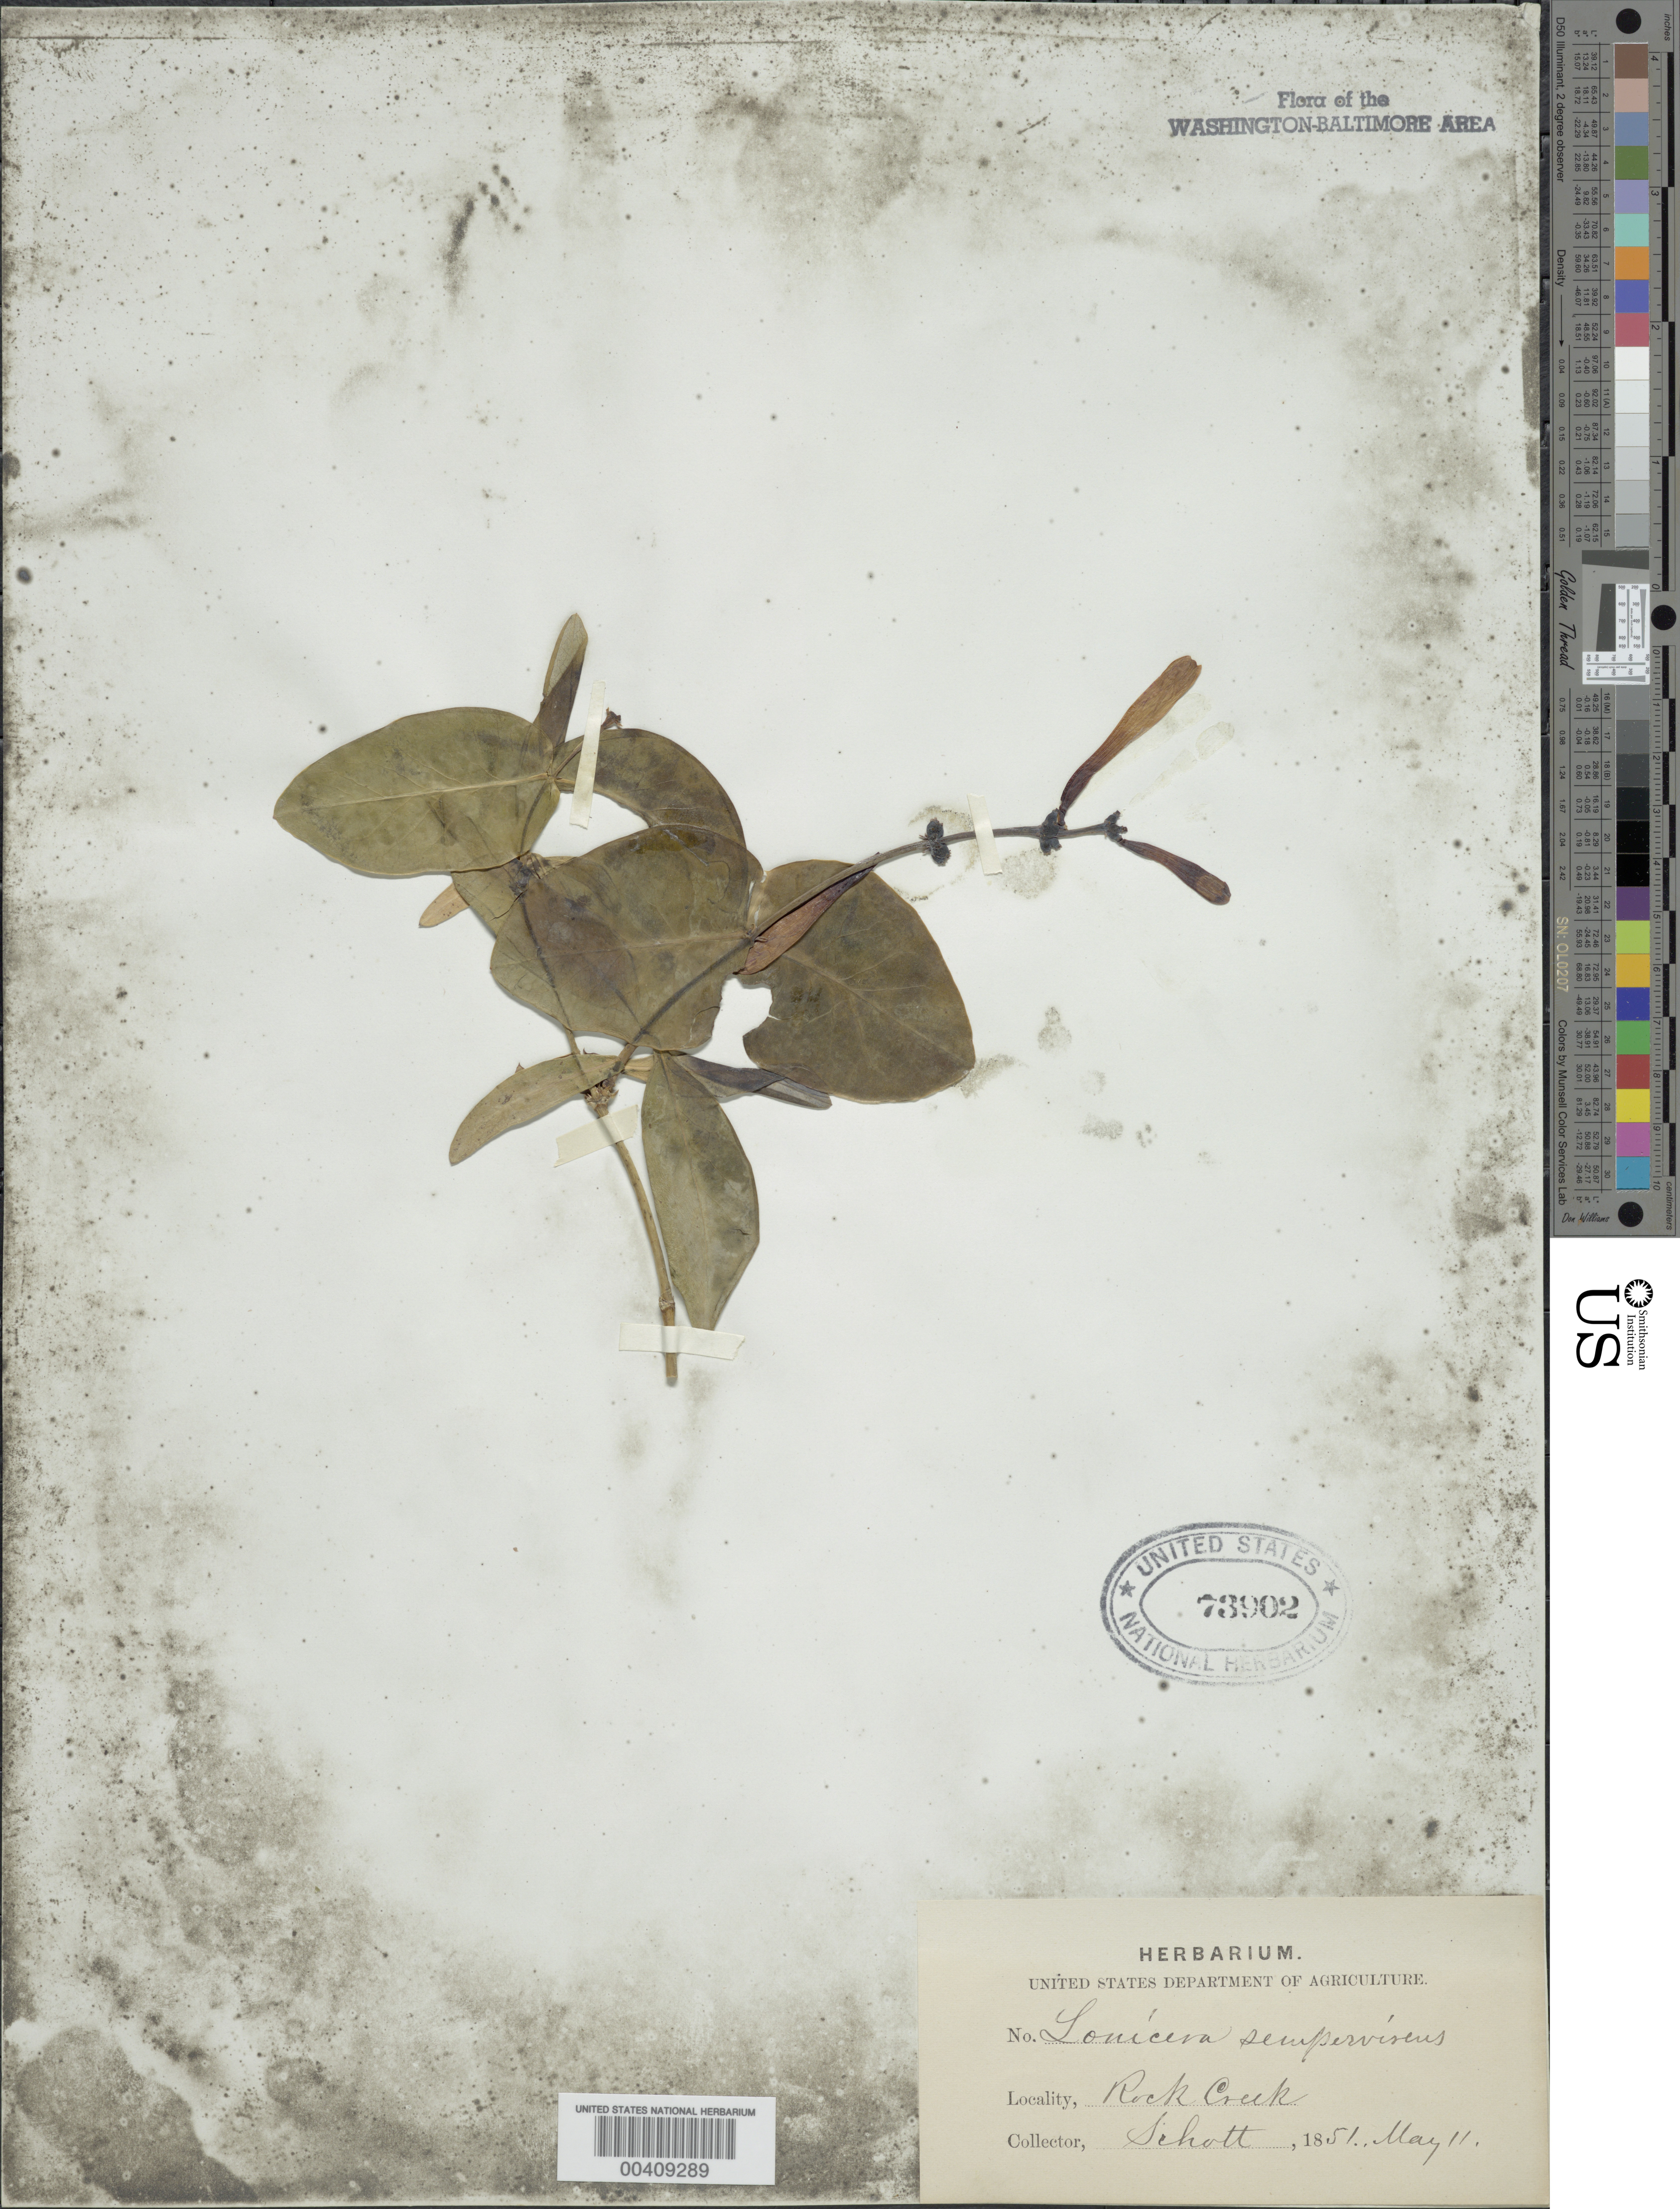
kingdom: Plantae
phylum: Tracheophyta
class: Magnoliopsida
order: Dipsacales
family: Caprifoliaceae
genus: Lonicera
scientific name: Lonicera sempervirens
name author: L.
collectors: A. L. Schott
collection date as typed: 11 May 1851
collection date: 1851-05-11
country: United States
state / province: District of Columbia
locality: Rock Creek Rock Creek Park & vicinity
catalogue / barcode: US 73902